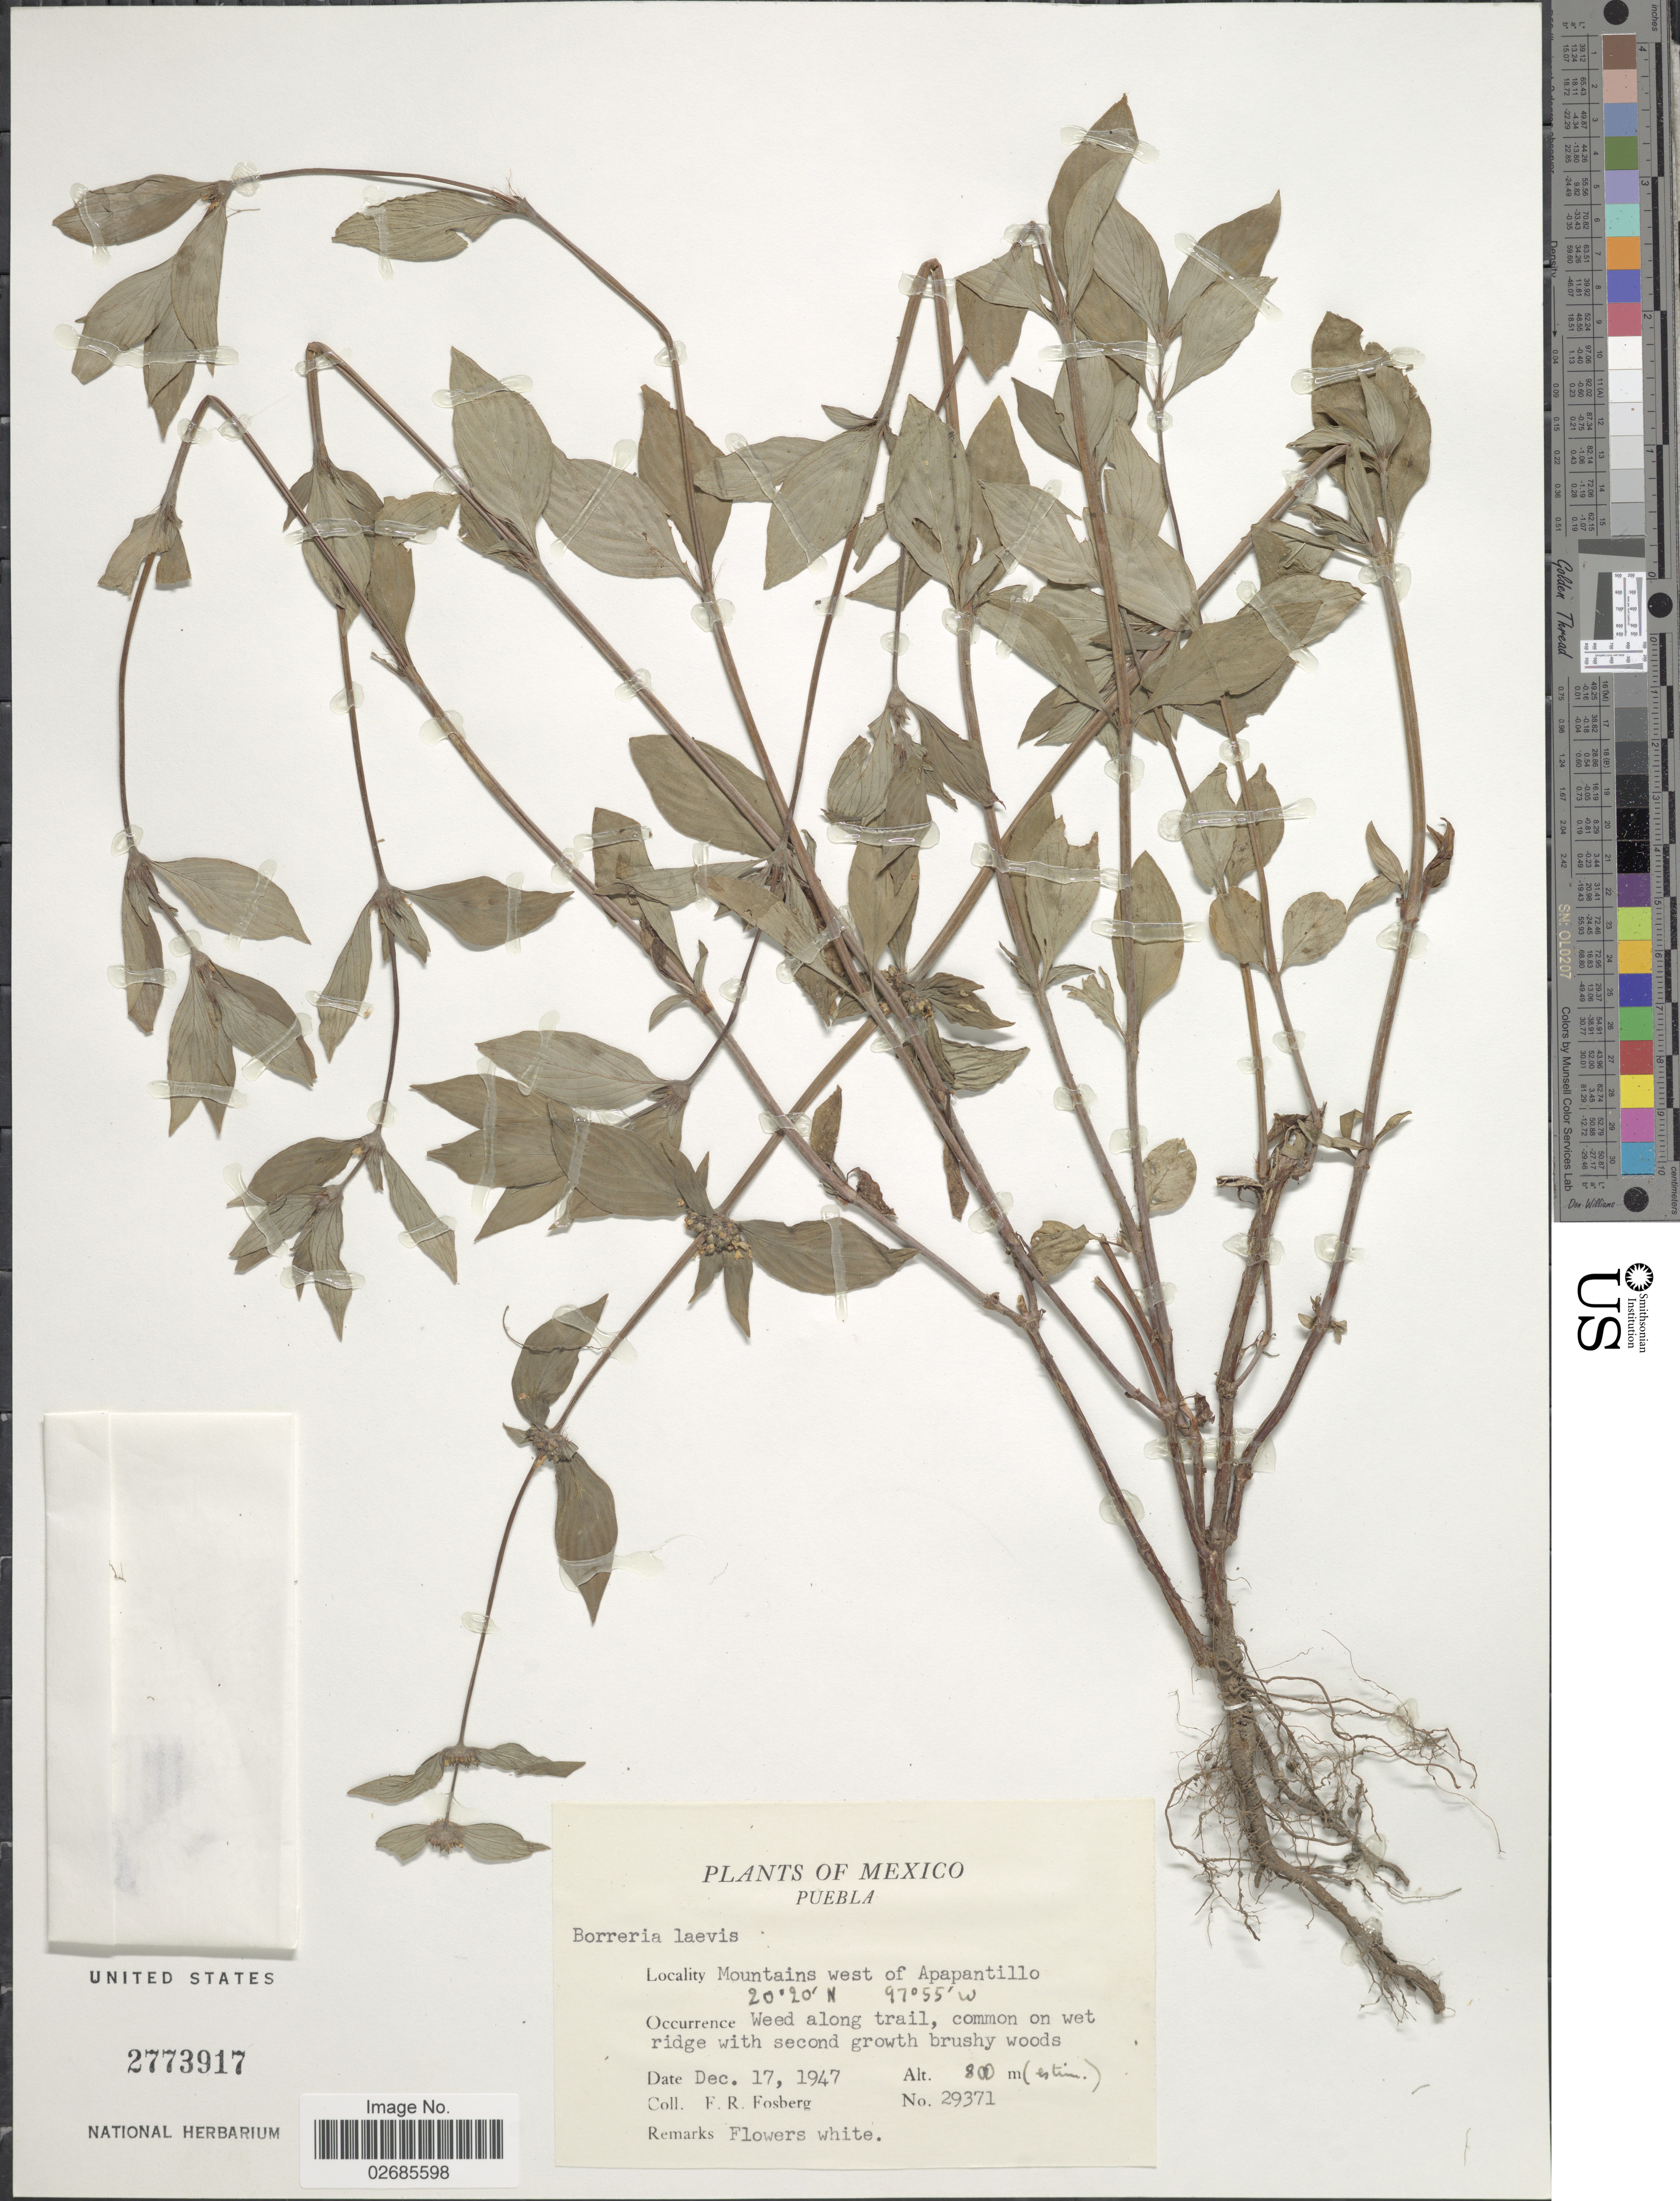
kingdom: Plantae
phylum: Tracheophyta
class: Magnoliopsida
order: Gentianales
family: Rubiaceae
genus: Borreria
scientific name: Borreria assurgens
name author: (Ruiz & Pav.) Griseb.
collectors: F. R. Fosberg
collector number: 29371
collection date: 1947-12-17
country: Mexico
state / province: Puebla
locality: Mountains west of Apapantillo, Weed along trail, common on wet ridge with second growth brushy woods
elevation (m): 800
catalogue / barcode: US 2773917